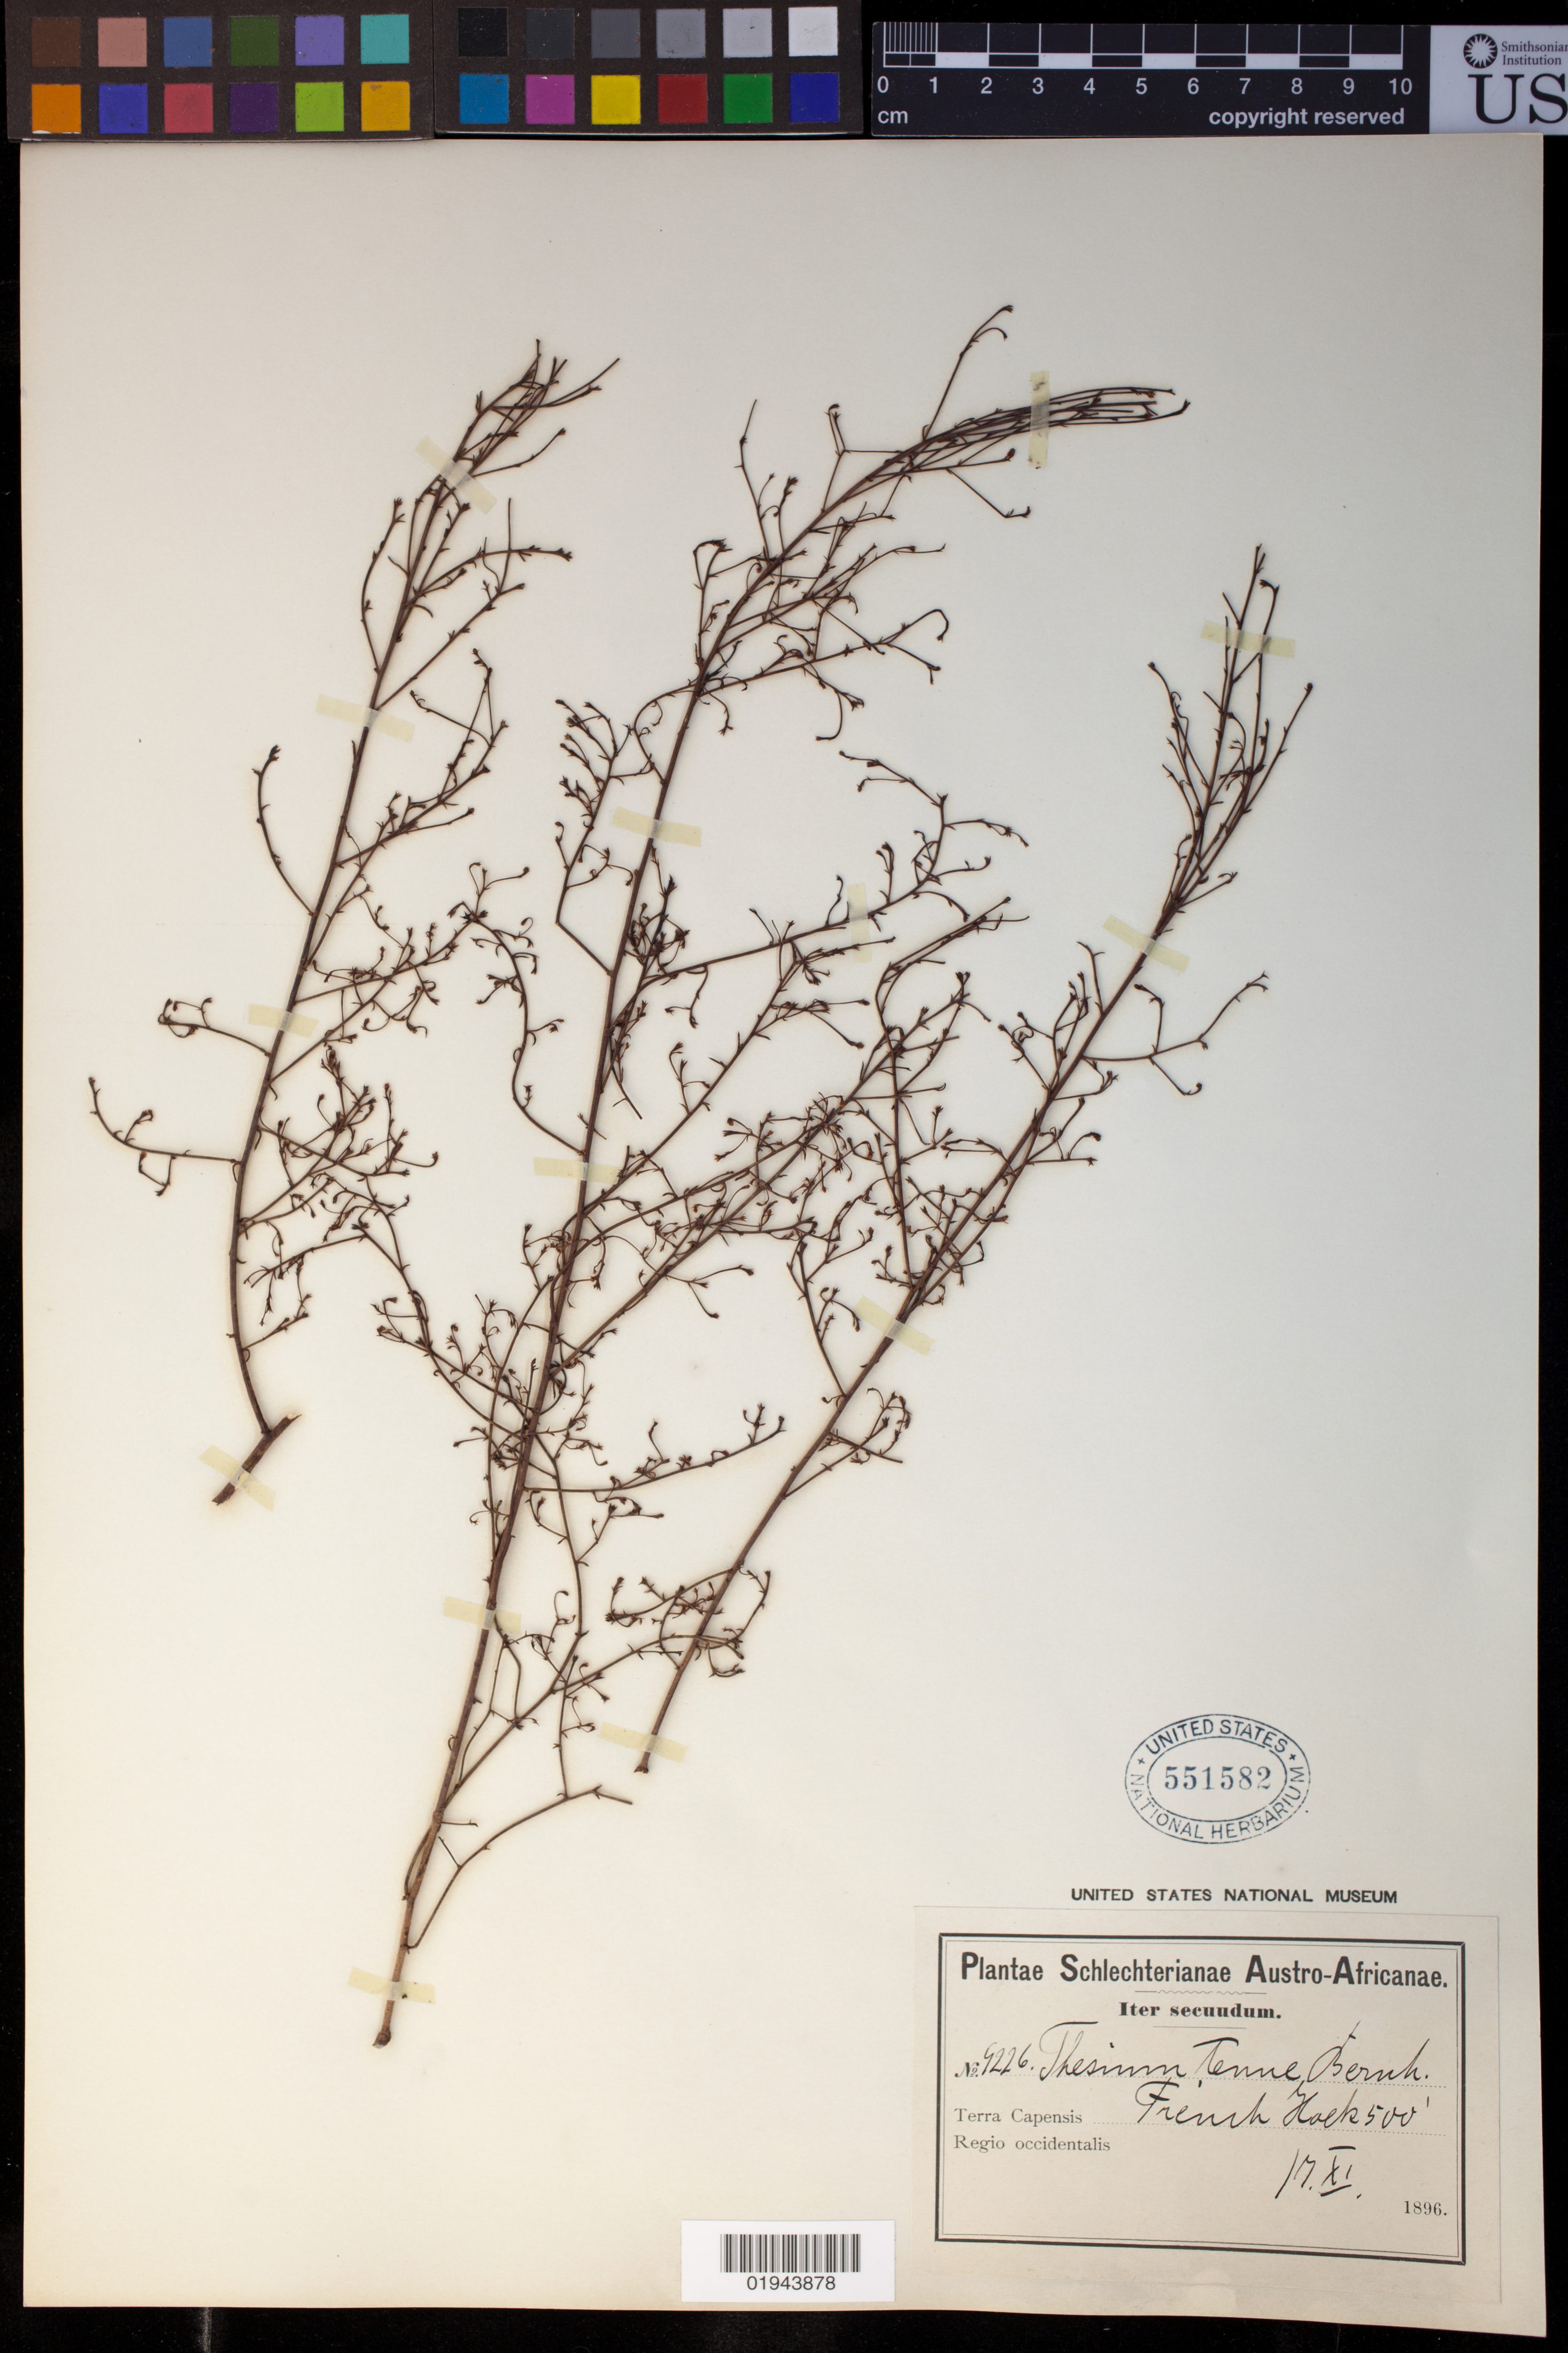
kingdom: Plantae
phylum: Tracheophyta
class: Magnoliopsida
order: Santalales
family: Thesiaceae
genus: Thesium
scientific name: Thesium tenue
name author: Bernh. ex Krauss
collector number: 9226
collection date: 1896-11-17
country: South Africa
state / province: Western Cape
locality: French Hoek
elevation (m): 152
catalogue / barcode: US 551582